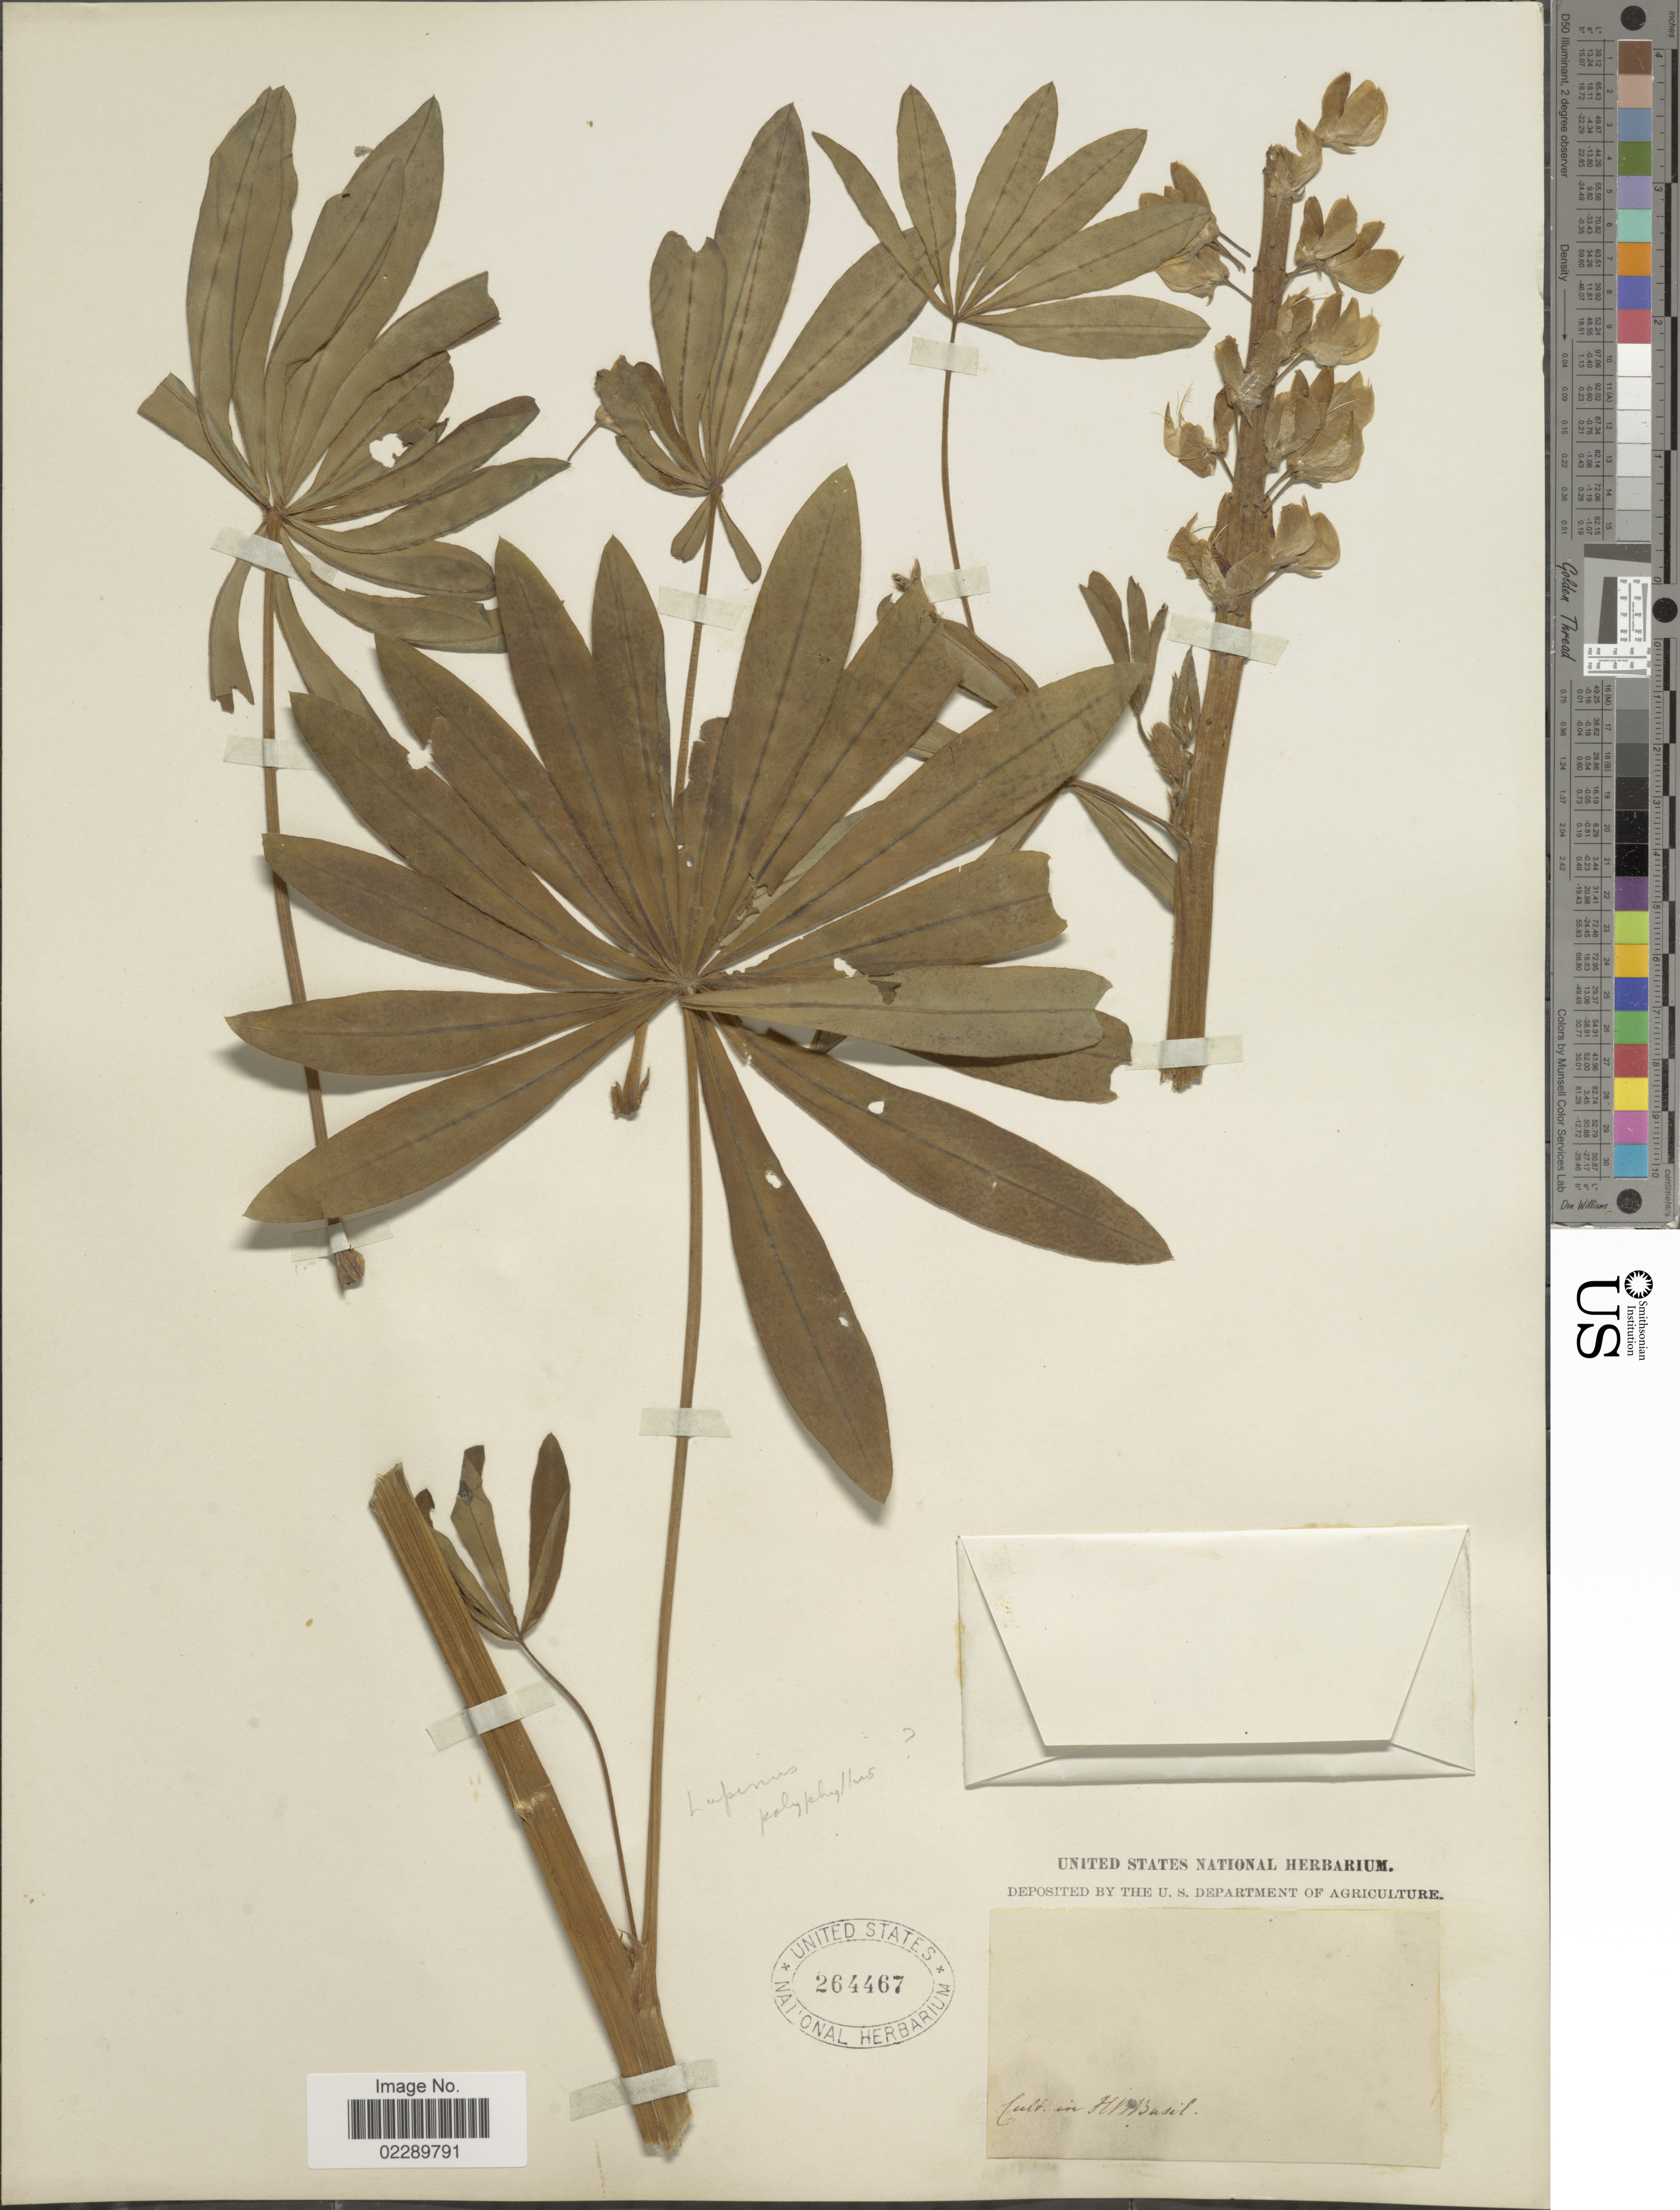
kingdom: Plantae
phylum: Tracheophyta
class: Magnoliopsida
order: Fabales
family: Fabaceae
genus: Lupinus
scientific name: Lupinus polyphyllus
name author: Lindl.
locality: Cult. in HB Basil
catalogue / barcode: US 264467